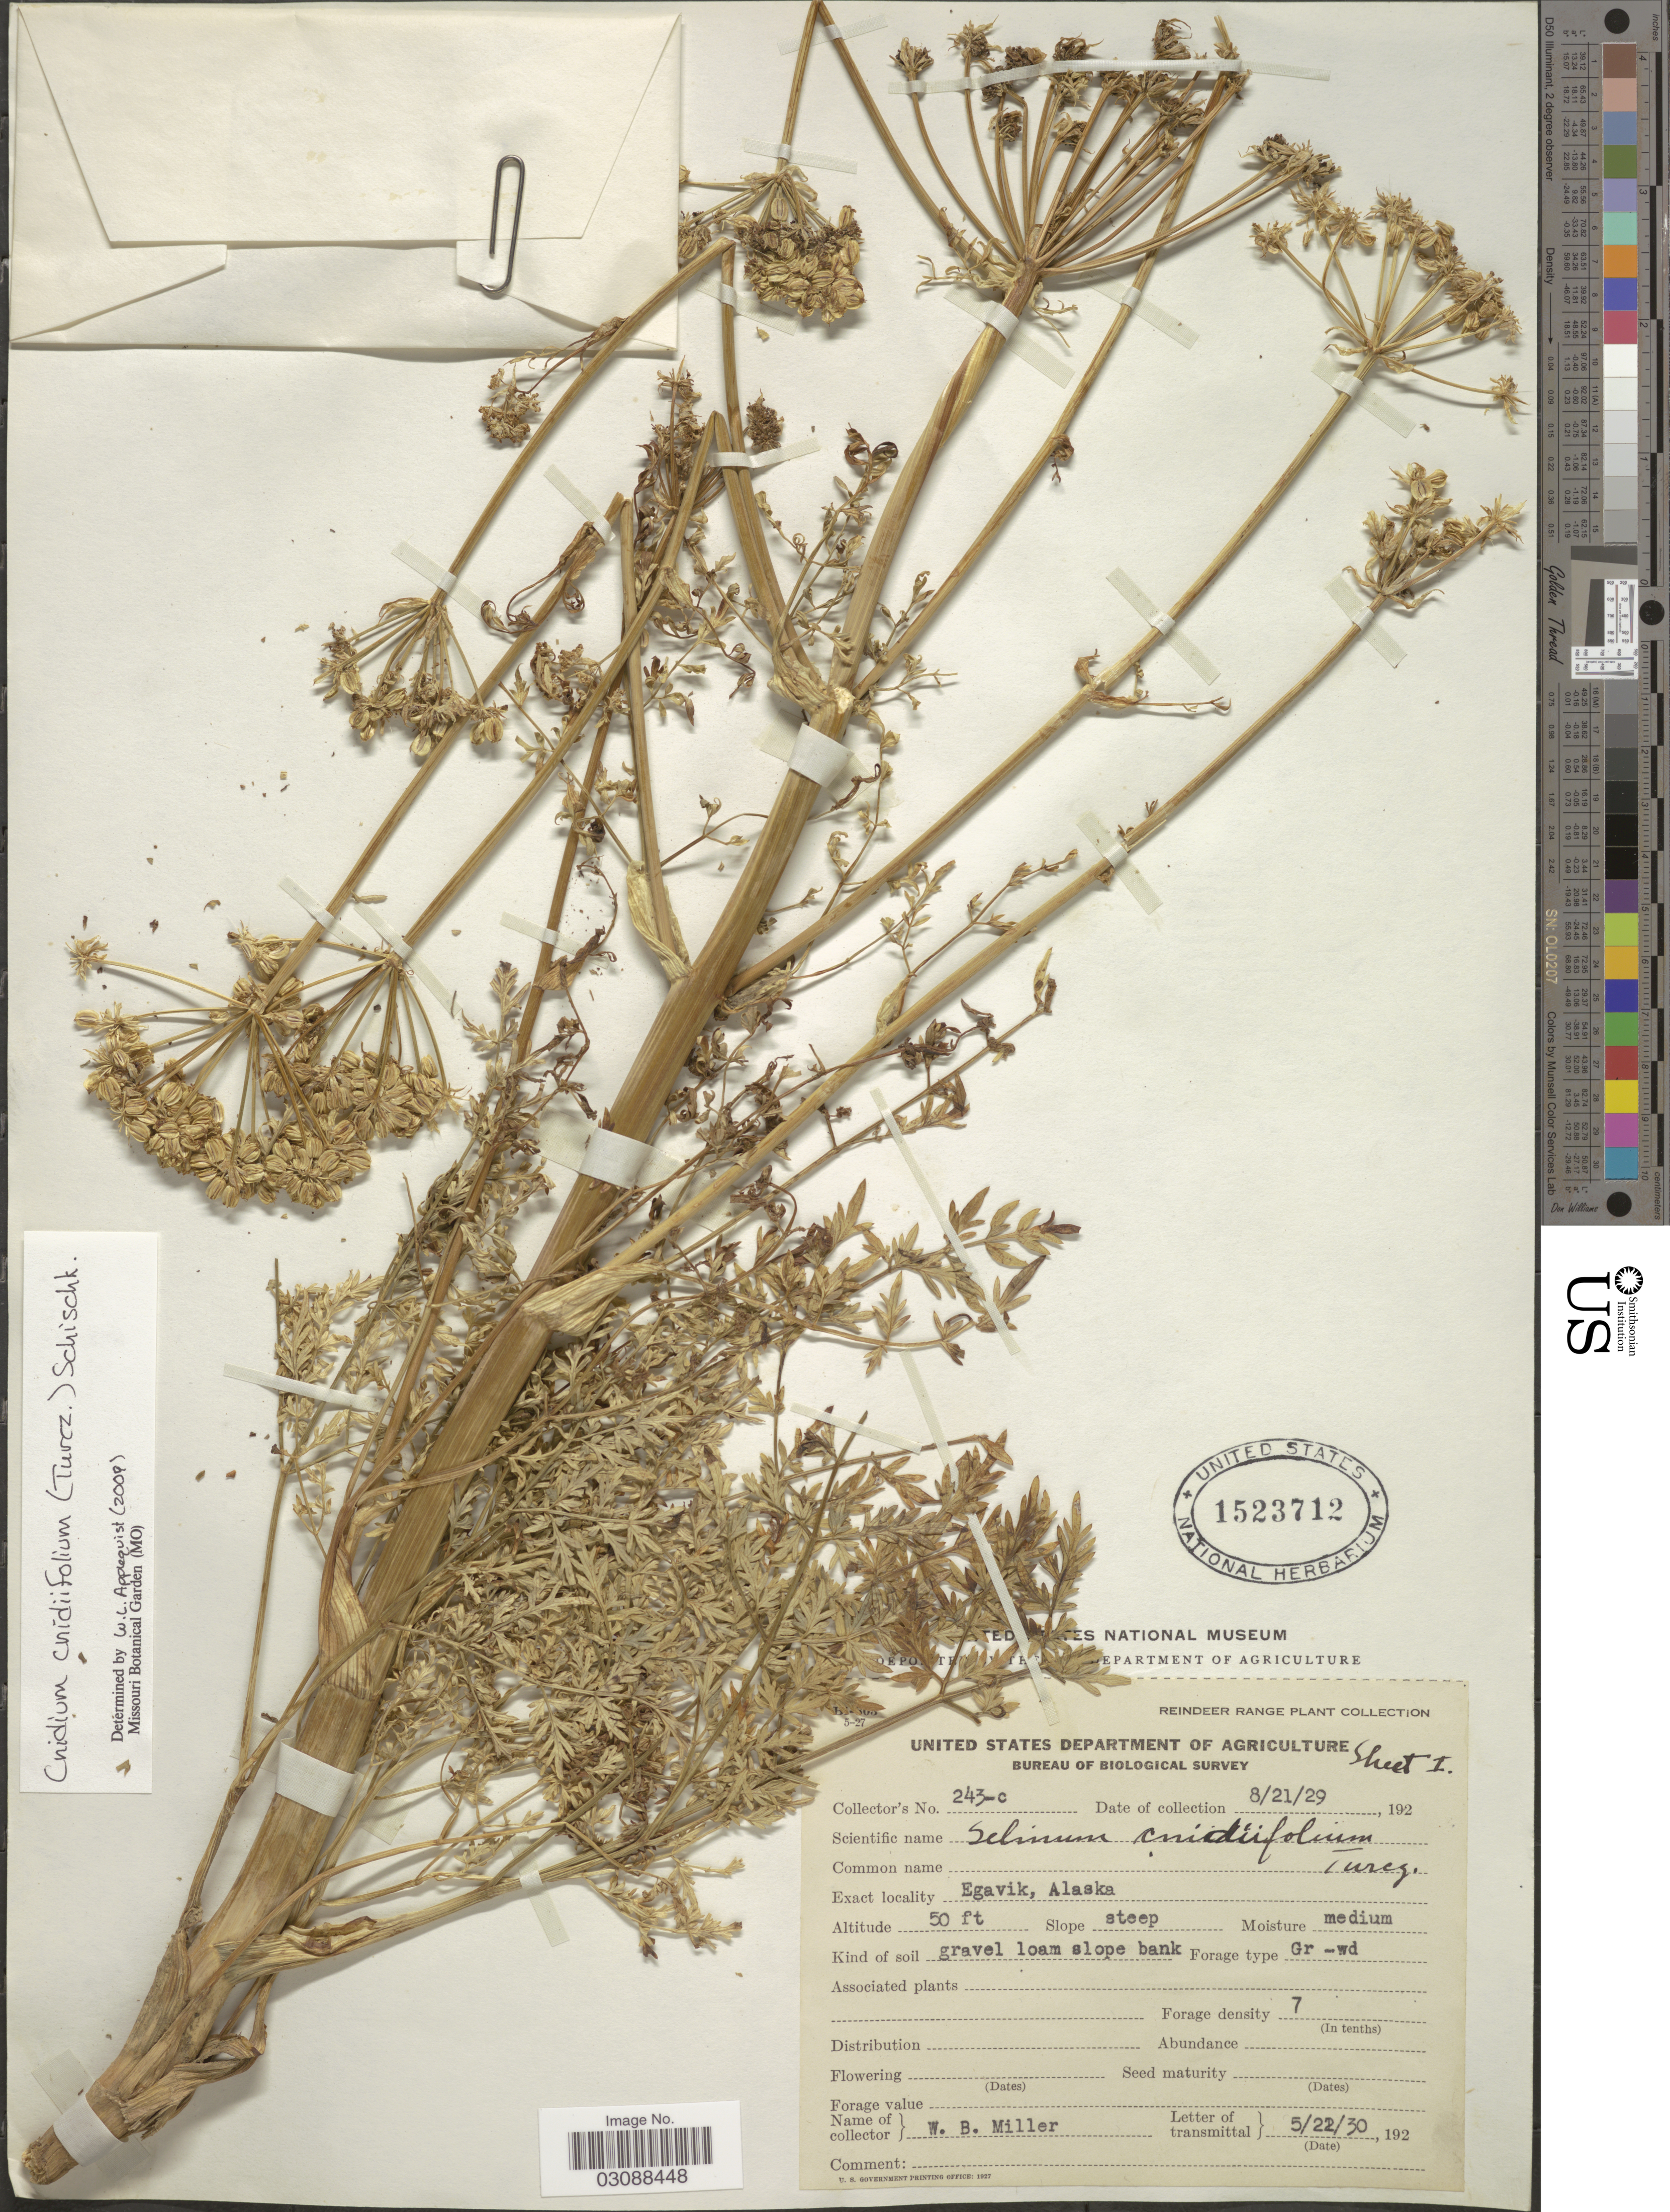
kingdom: Plantae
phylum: Tracheophyta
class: Magnoliopsida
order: Apiales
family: Apiaceae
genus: Cnidium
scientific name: Cnidium cnidiifolium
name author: (Turcz.) Schischk.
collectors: W. Miller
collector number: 243-c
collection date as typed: Transcribed d/m/y: 21/8/29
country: United States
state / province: Alaska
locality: Egavik.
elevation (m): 15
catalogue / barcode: US 1523712